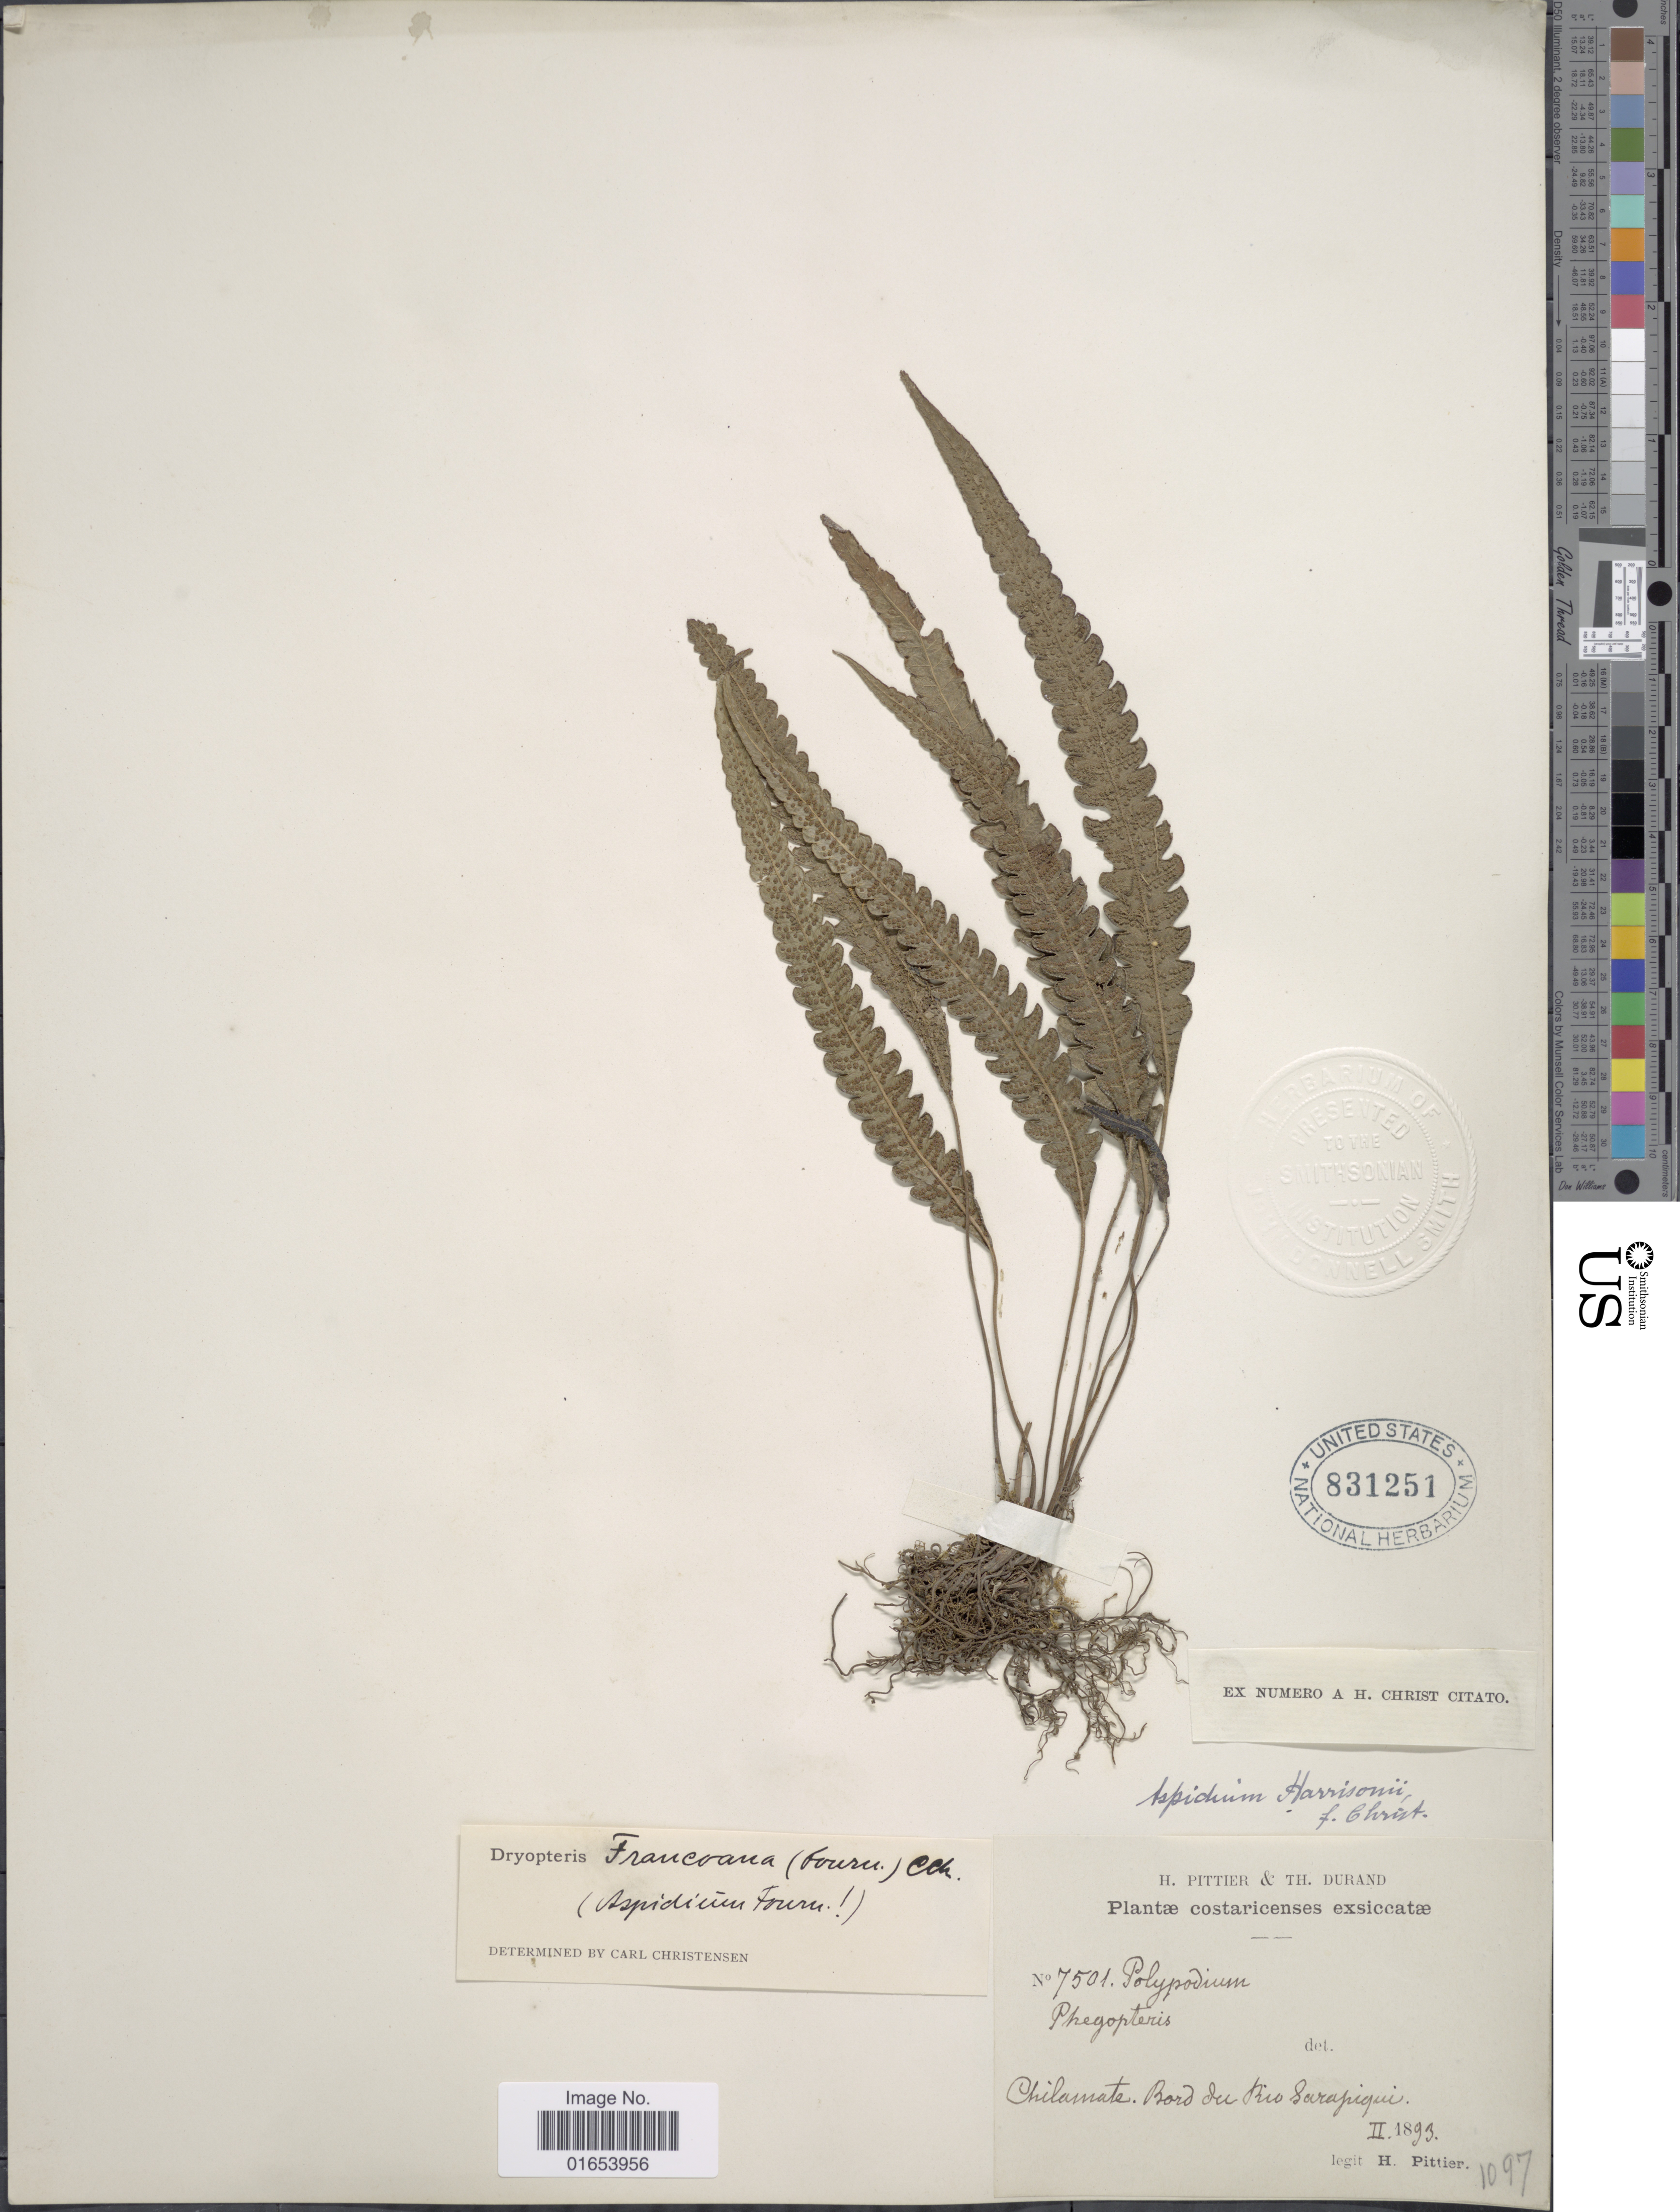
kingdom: Plantae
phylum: Tracheophyta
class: Polypodiopsida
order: Polypodiales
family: Thelypteridaceae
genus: Goniopteris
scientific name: Goniopteris francoana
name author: (E. Fourn.) Á. Löve & D. Löve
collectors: H. F. Pittier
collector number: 7501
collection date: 1893-02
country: Costa Rica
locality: Costaricenses exsiccatae, Chilamate, Bord du Bio Sarapiqui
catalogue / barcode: US 831251